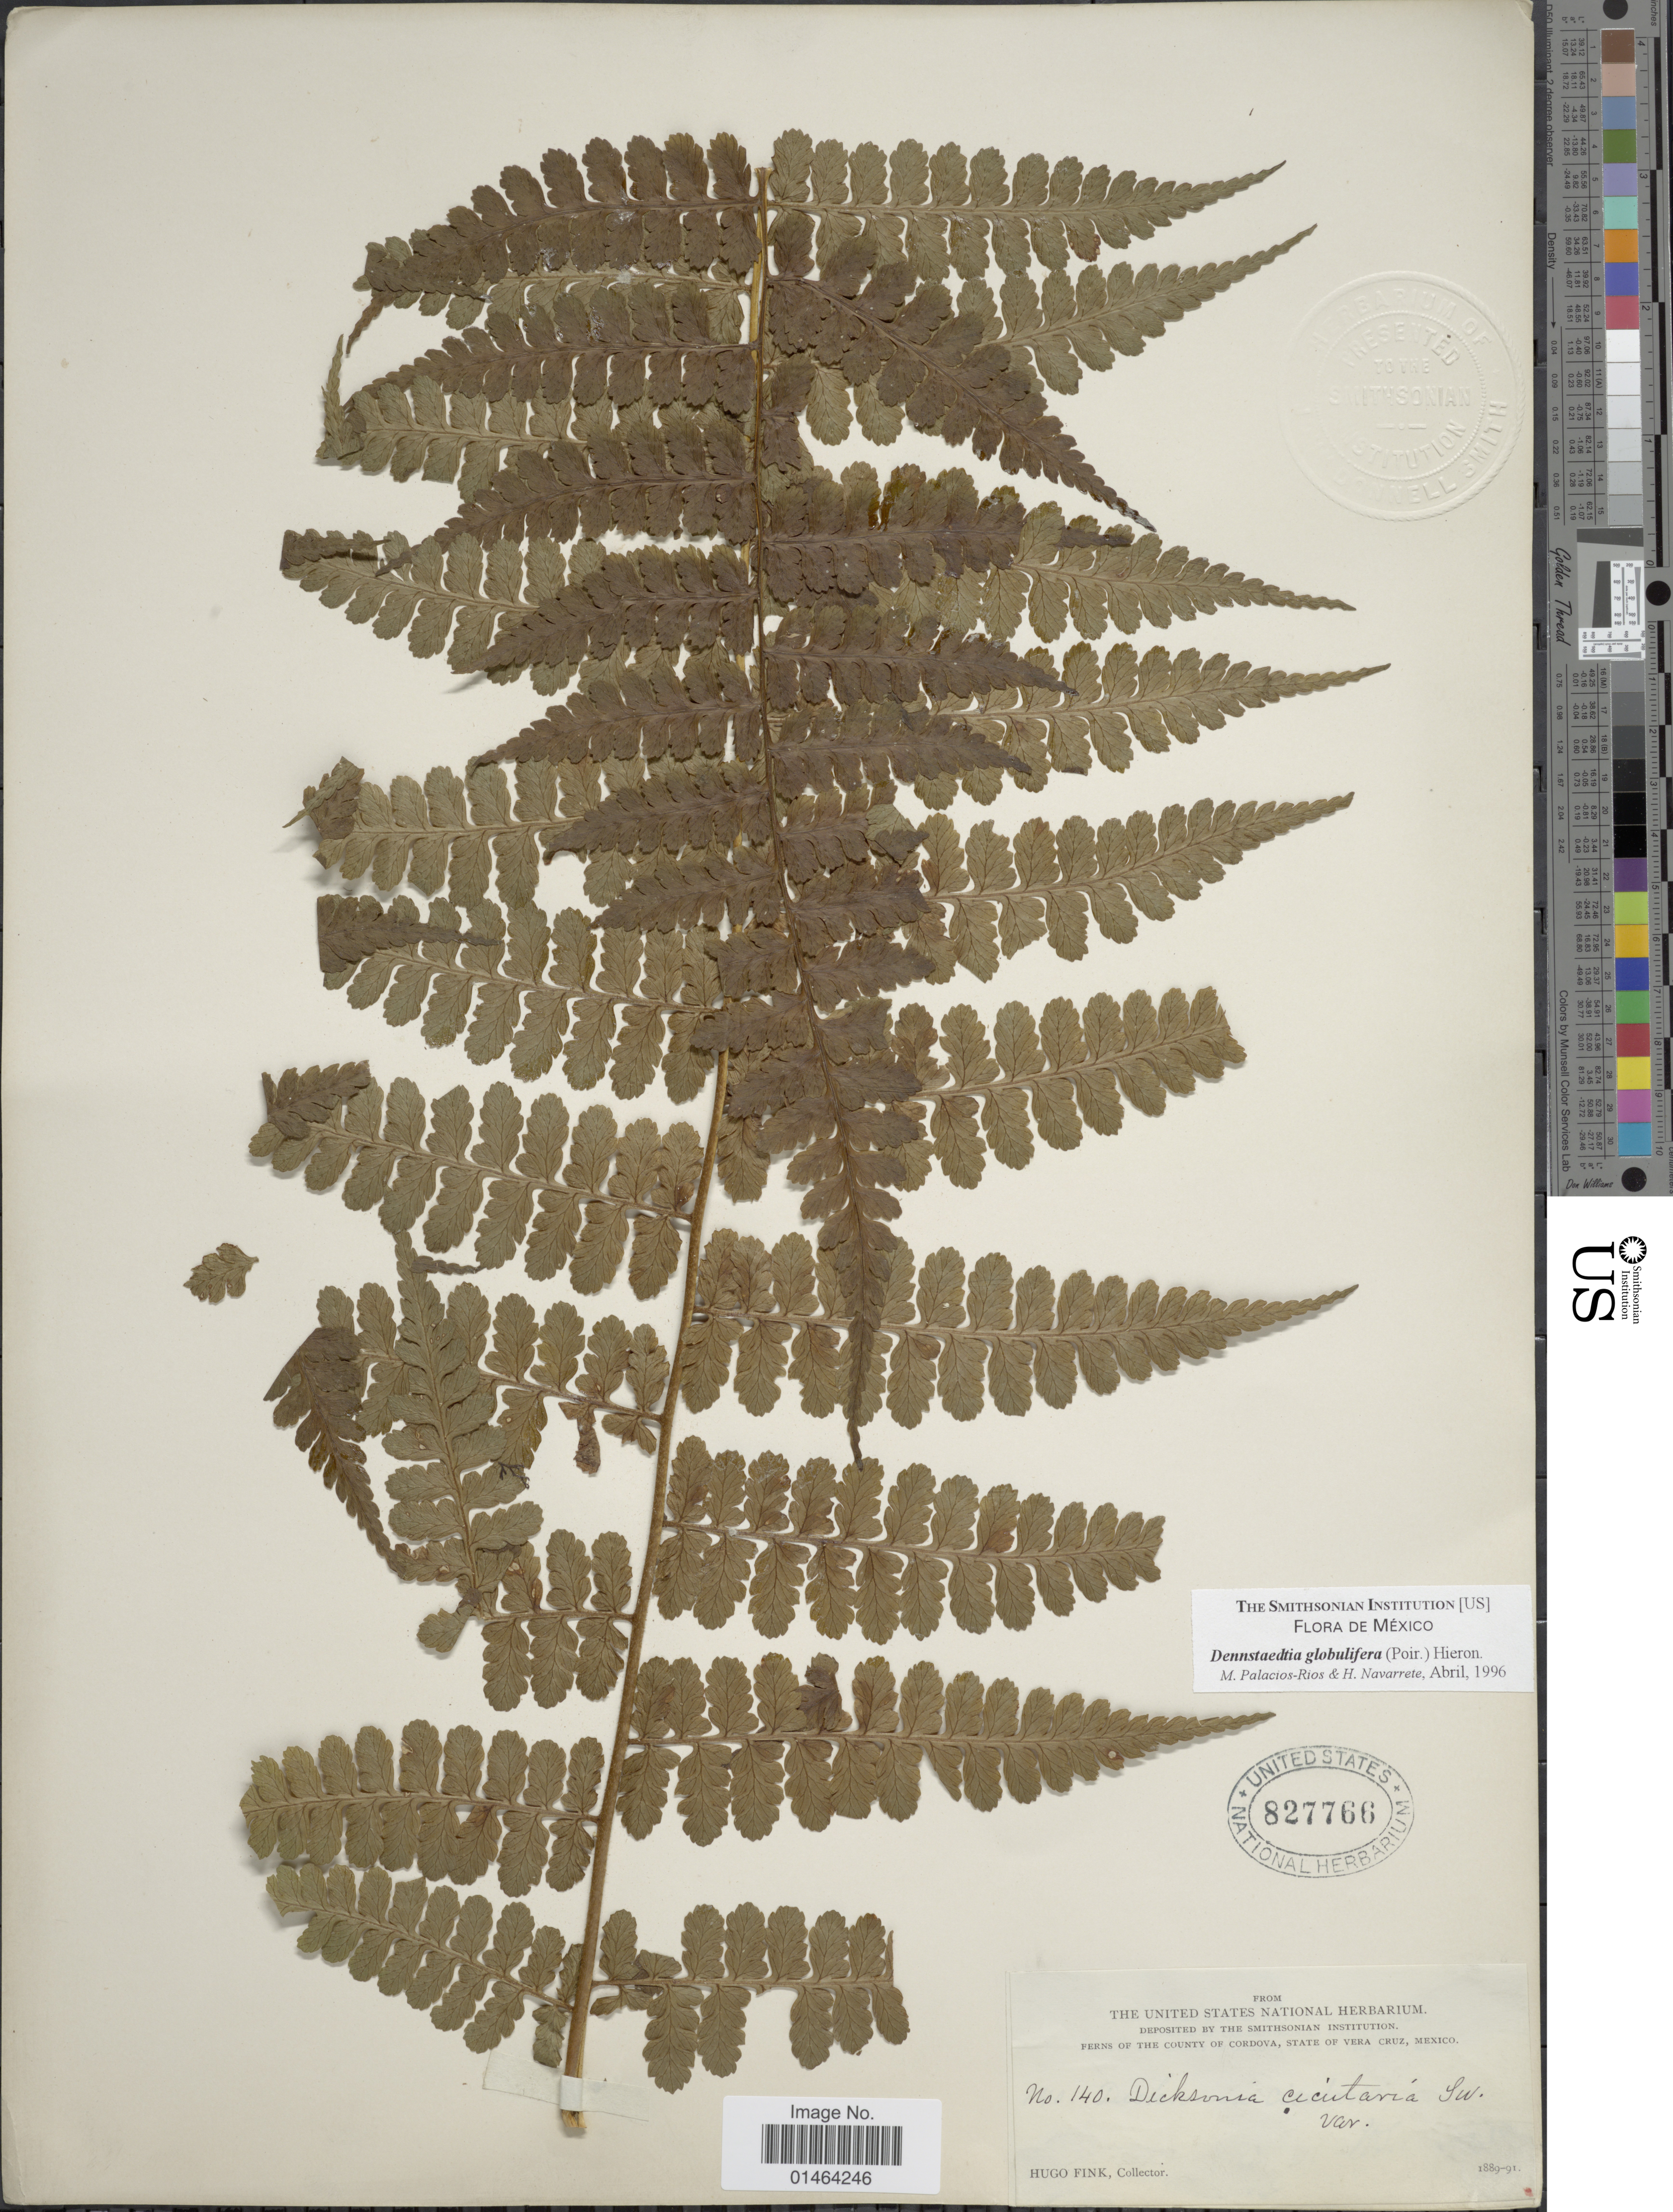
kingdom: Plantae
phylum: Tracheophyta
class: Polypodiopsida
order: Polypodiales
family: Dennstaedtiaceae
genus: Dennstaedtia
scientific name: Dennstaedtia globulifera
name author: (Poir.) Hieron.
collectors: H. Fink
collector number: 140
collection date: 1889/1891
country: Mexico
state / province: Veracruz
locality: Ferns of the County of Cordova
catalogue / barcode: US 827766